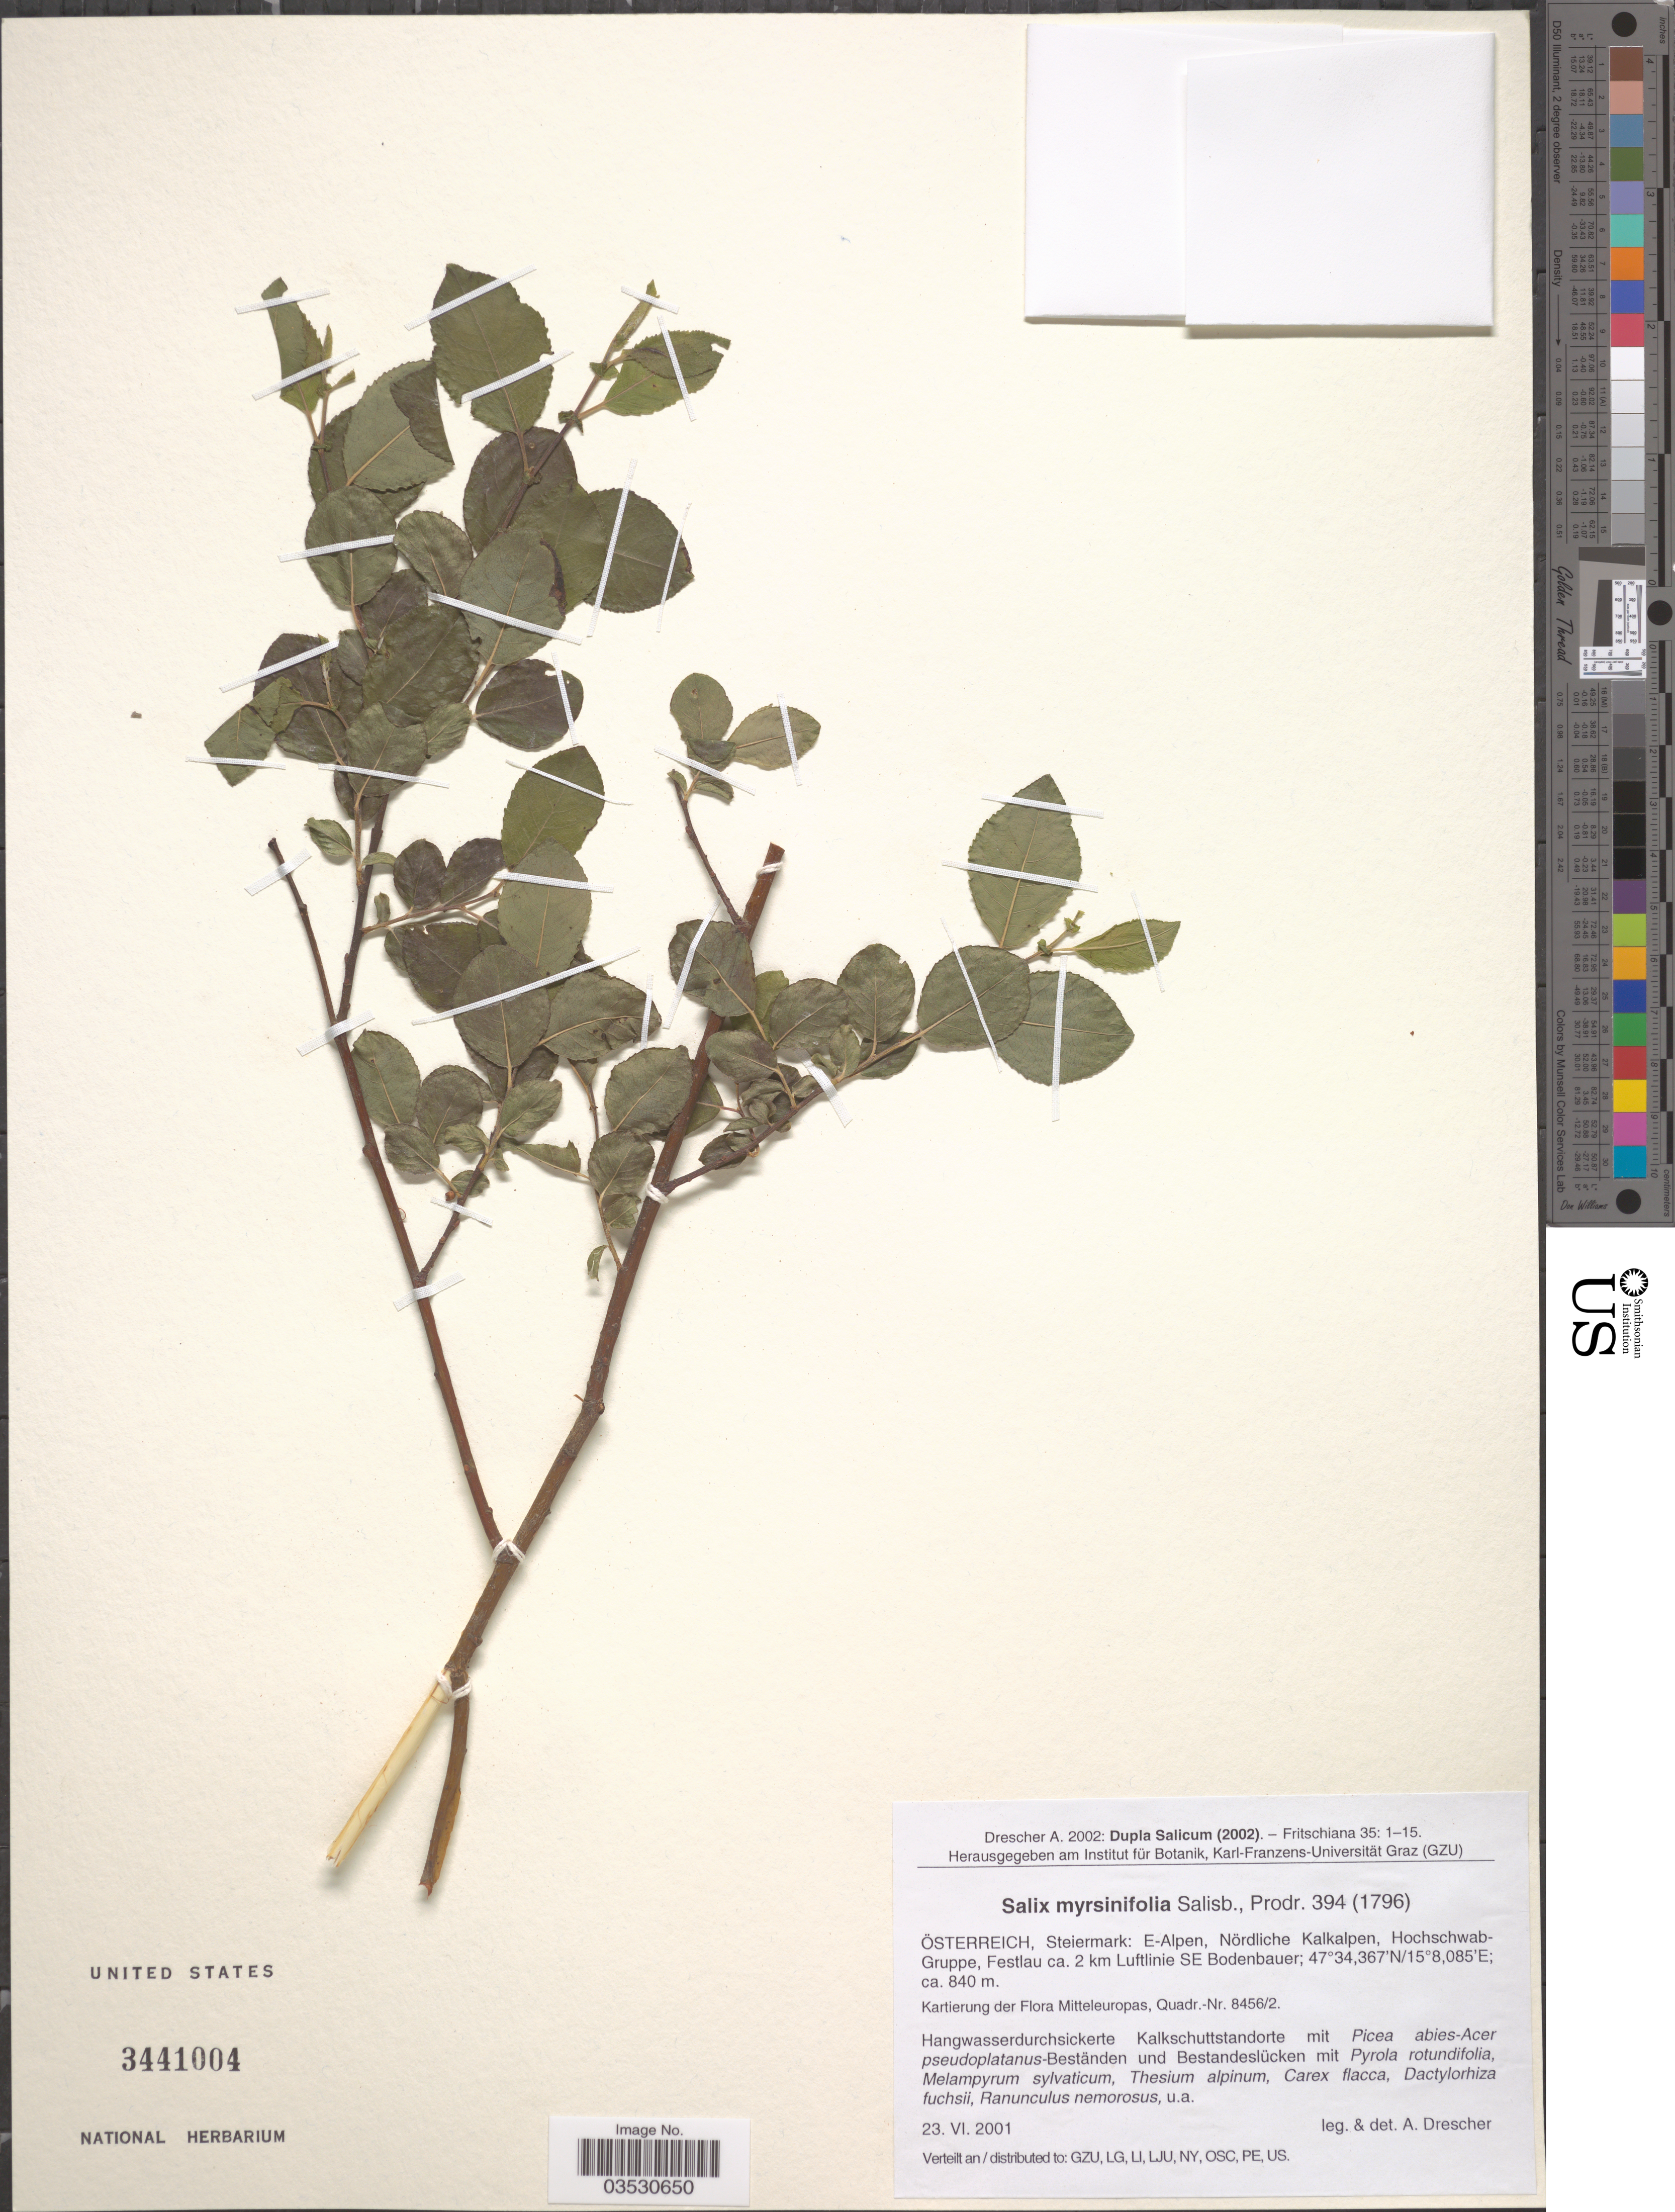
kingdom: Plantae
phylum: Tracheophyta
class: Magnoliopsida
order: Malpighiales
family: Salicaceae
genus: Salix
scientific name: Salix myrsinifolia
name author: Salisb.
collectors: A. Drescher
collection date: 2001-06-23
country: Austria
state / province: Steiermark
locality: Österreich: E-Alpen, Nördliche Kalkalpen, Hochschwab-Gruppe, Festlau ca. 2 km Luftlinie SE Bodenbauer.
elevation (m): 840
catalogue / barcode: US 3441004